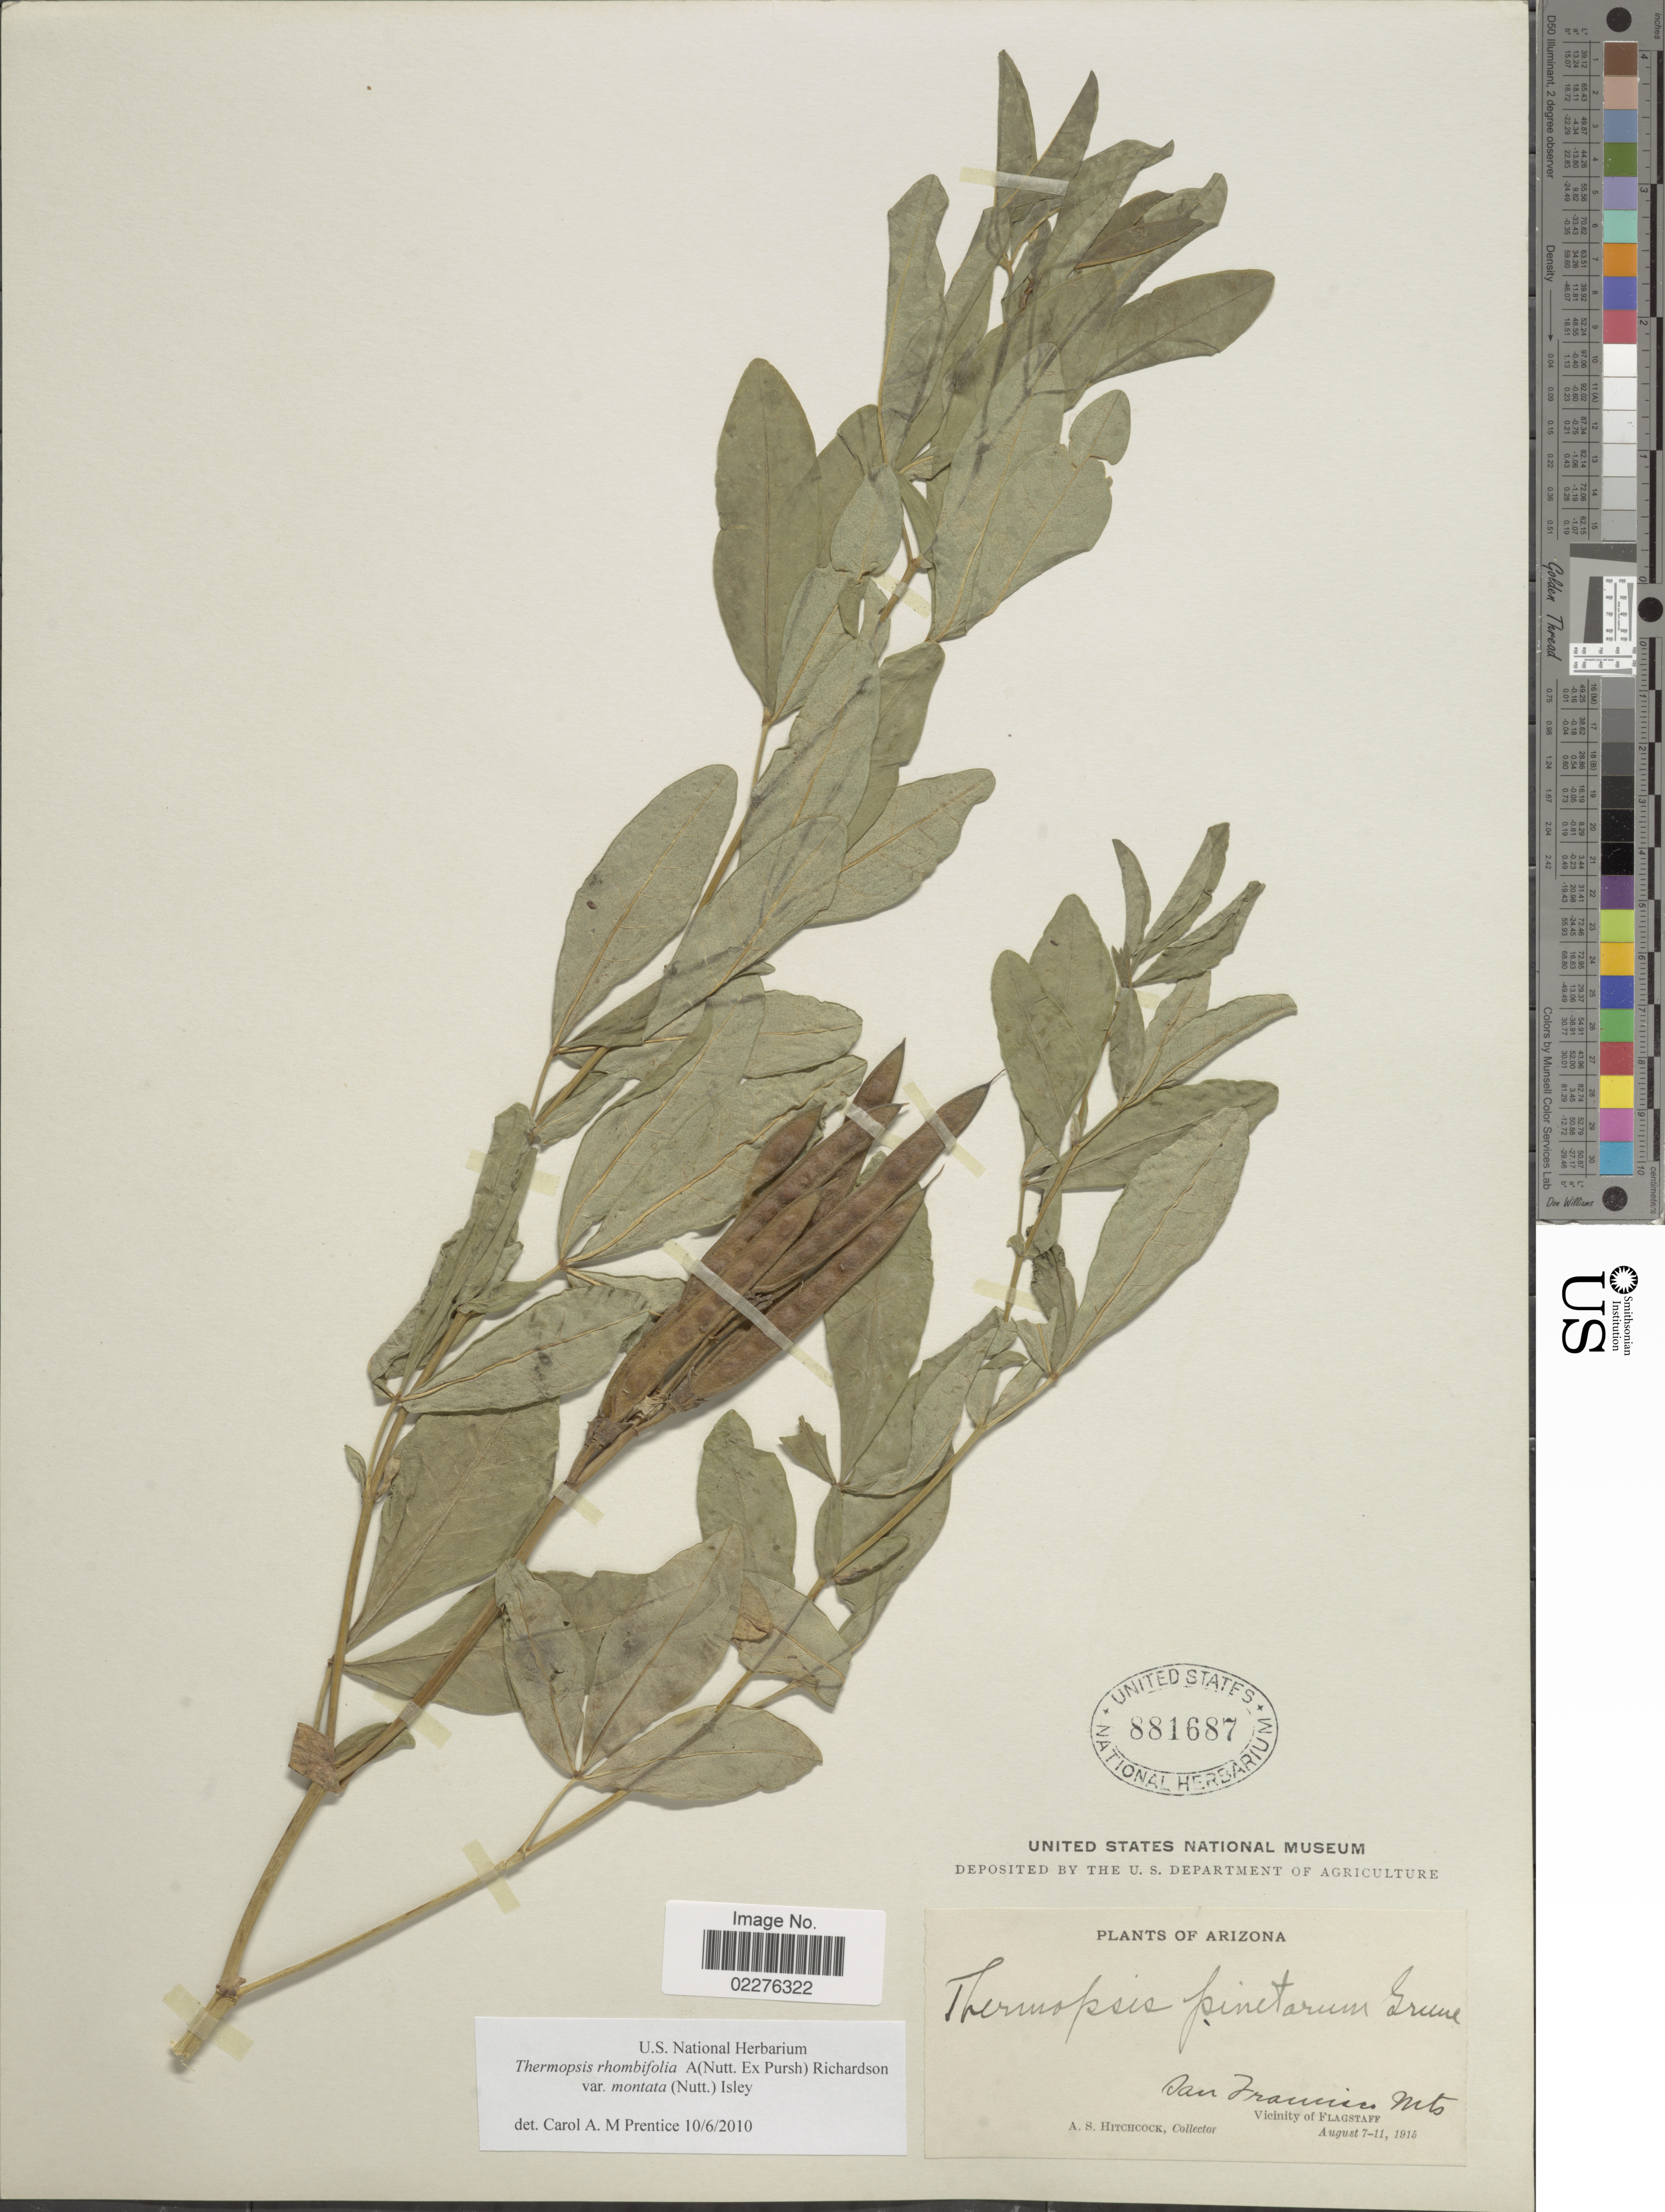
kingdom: Plantae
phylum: Tracheophyta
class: Magnoliopsida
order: Fabales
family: Fabaceae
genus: Thermopsis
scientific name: Thermopsis rhombifolia var. montana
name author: (Nutt.) Isley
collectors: A. S. Hitchcock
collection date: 1915-08-07/1915-08-11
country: United States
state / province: Arizona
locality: San Francisco Mts, Vicinity of Flagstaff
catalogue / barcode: US 881687